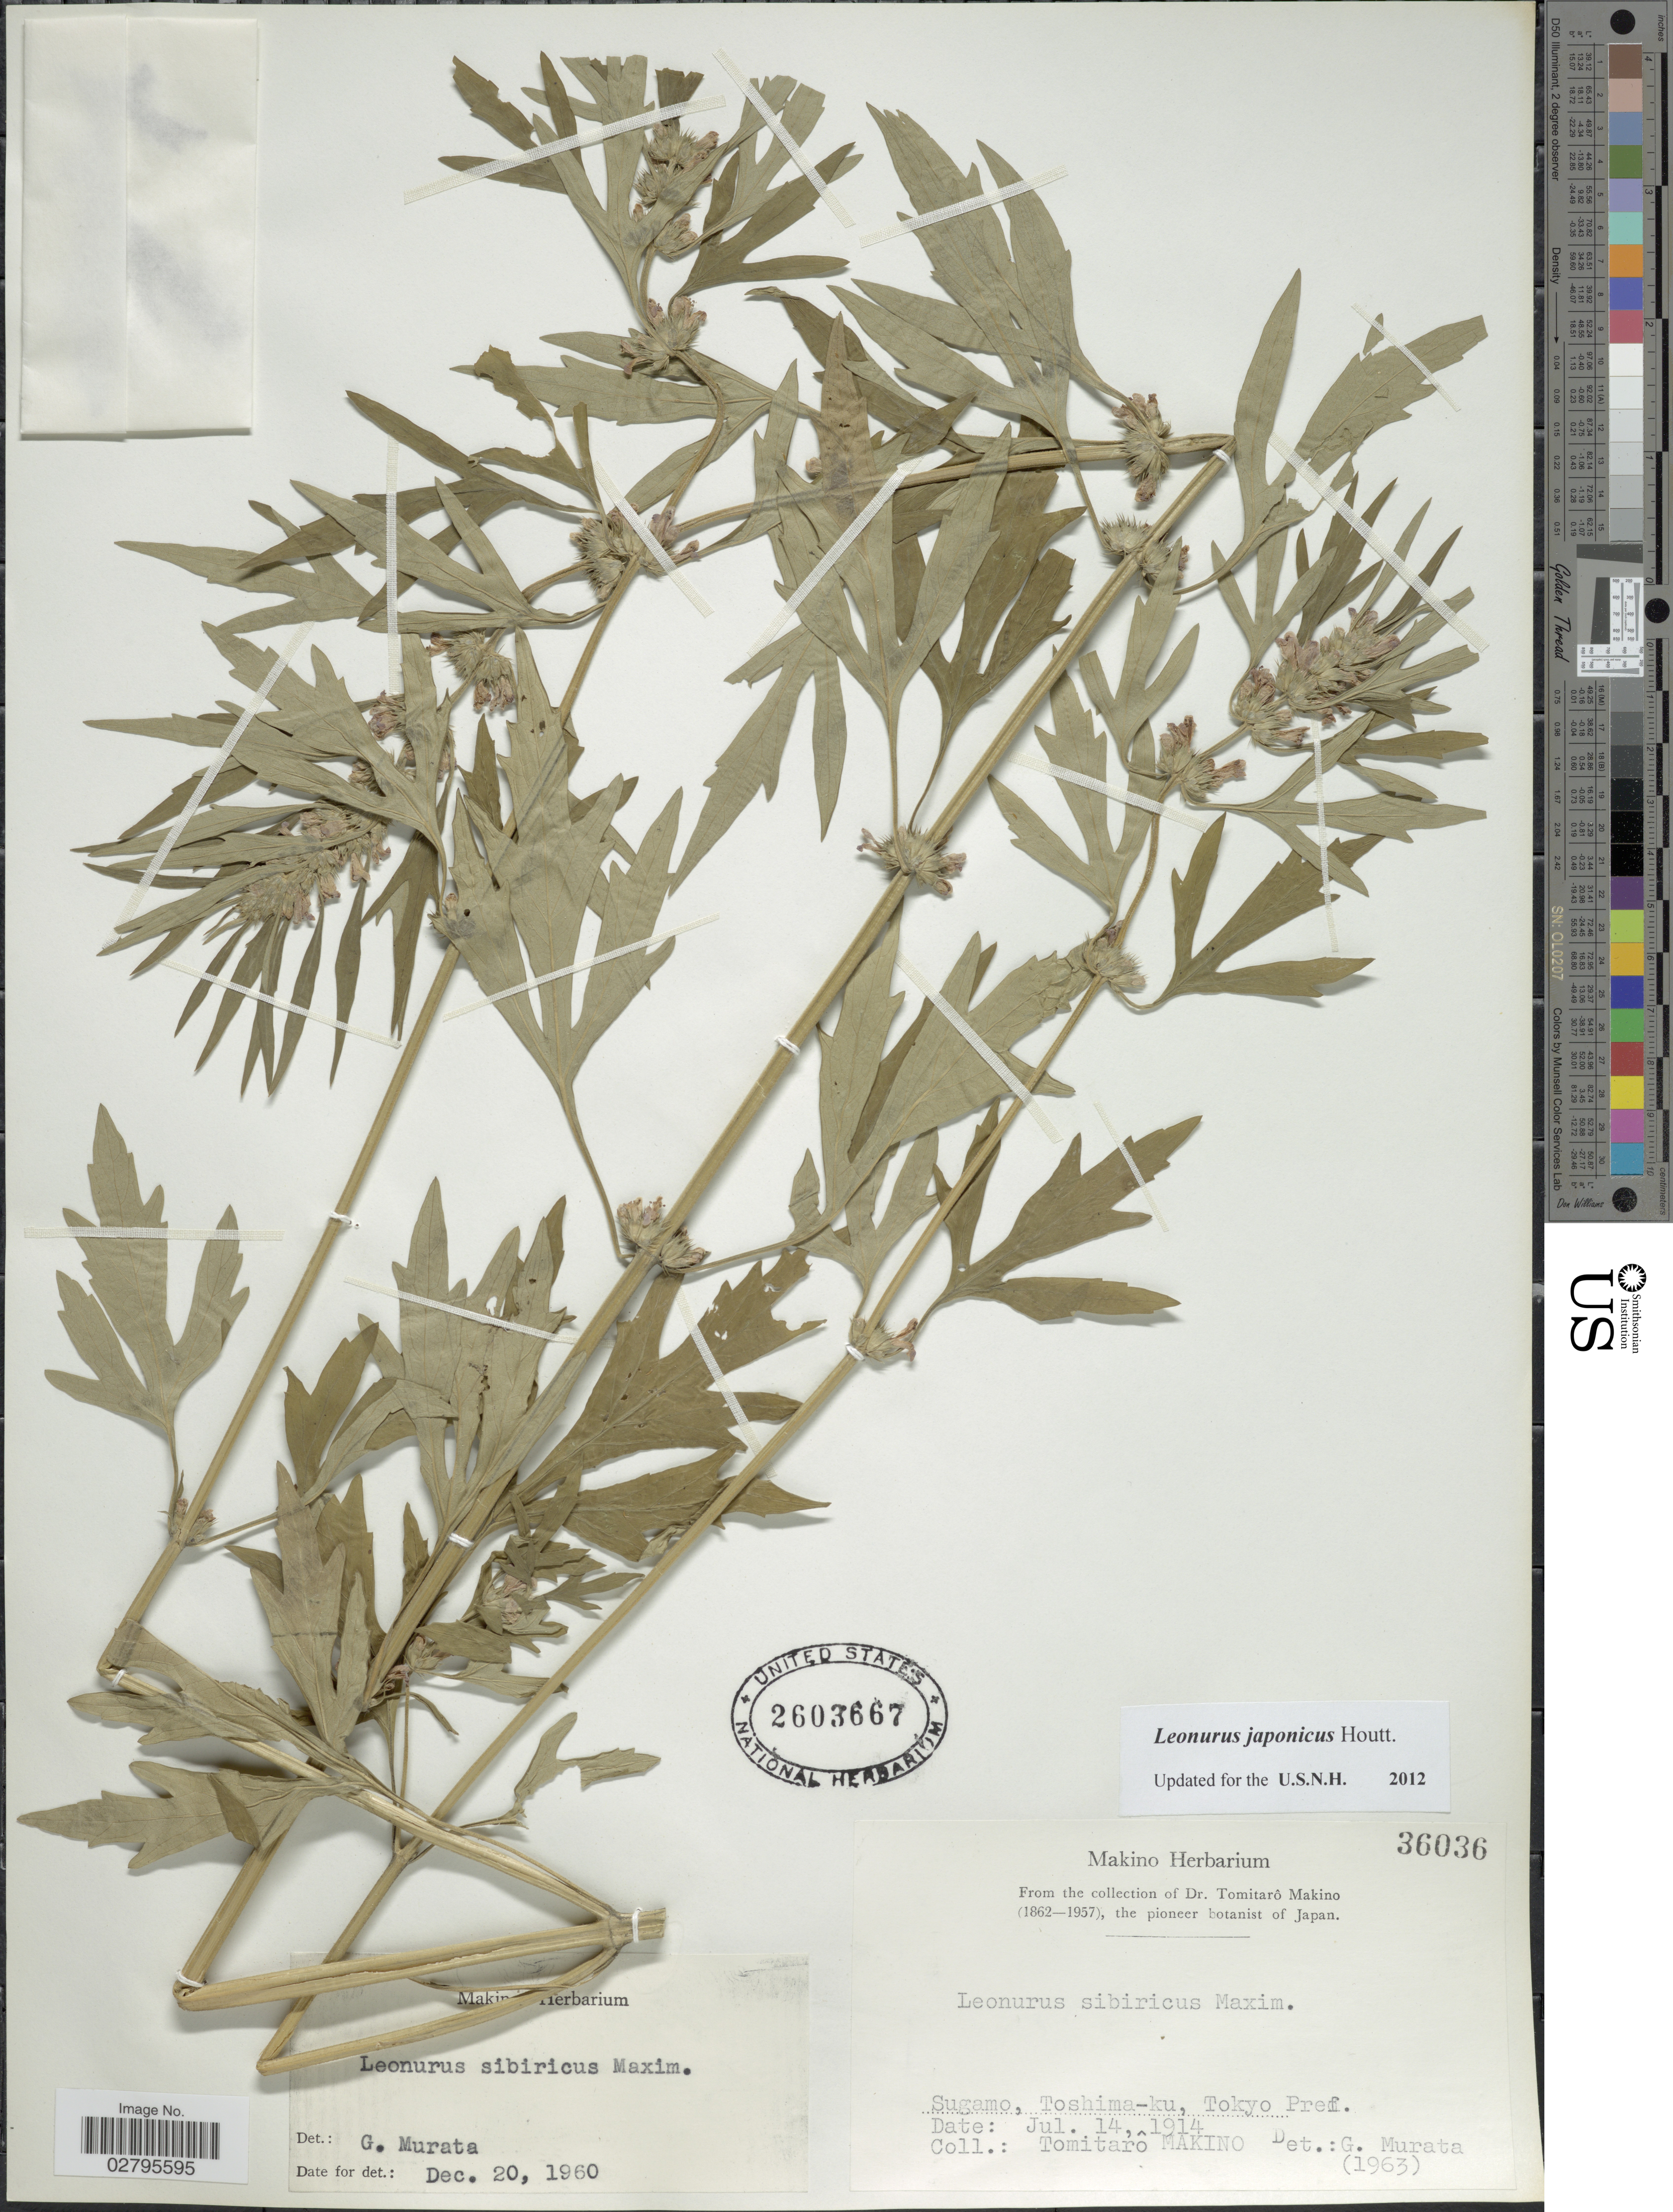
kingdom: Plantae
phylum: Tracheophyta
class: Magnoliopsida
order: Lamiales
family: Lamiaceae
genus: Leonurus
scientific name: Leonurus japonicus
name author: Houtt.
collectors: T. Makino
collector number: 36036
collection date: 1914-07-14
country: Japan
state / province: Tokyo, Federal City of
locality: Sugamo, Toshima-ku. Tokyo Pref.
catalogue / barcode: US 2603667